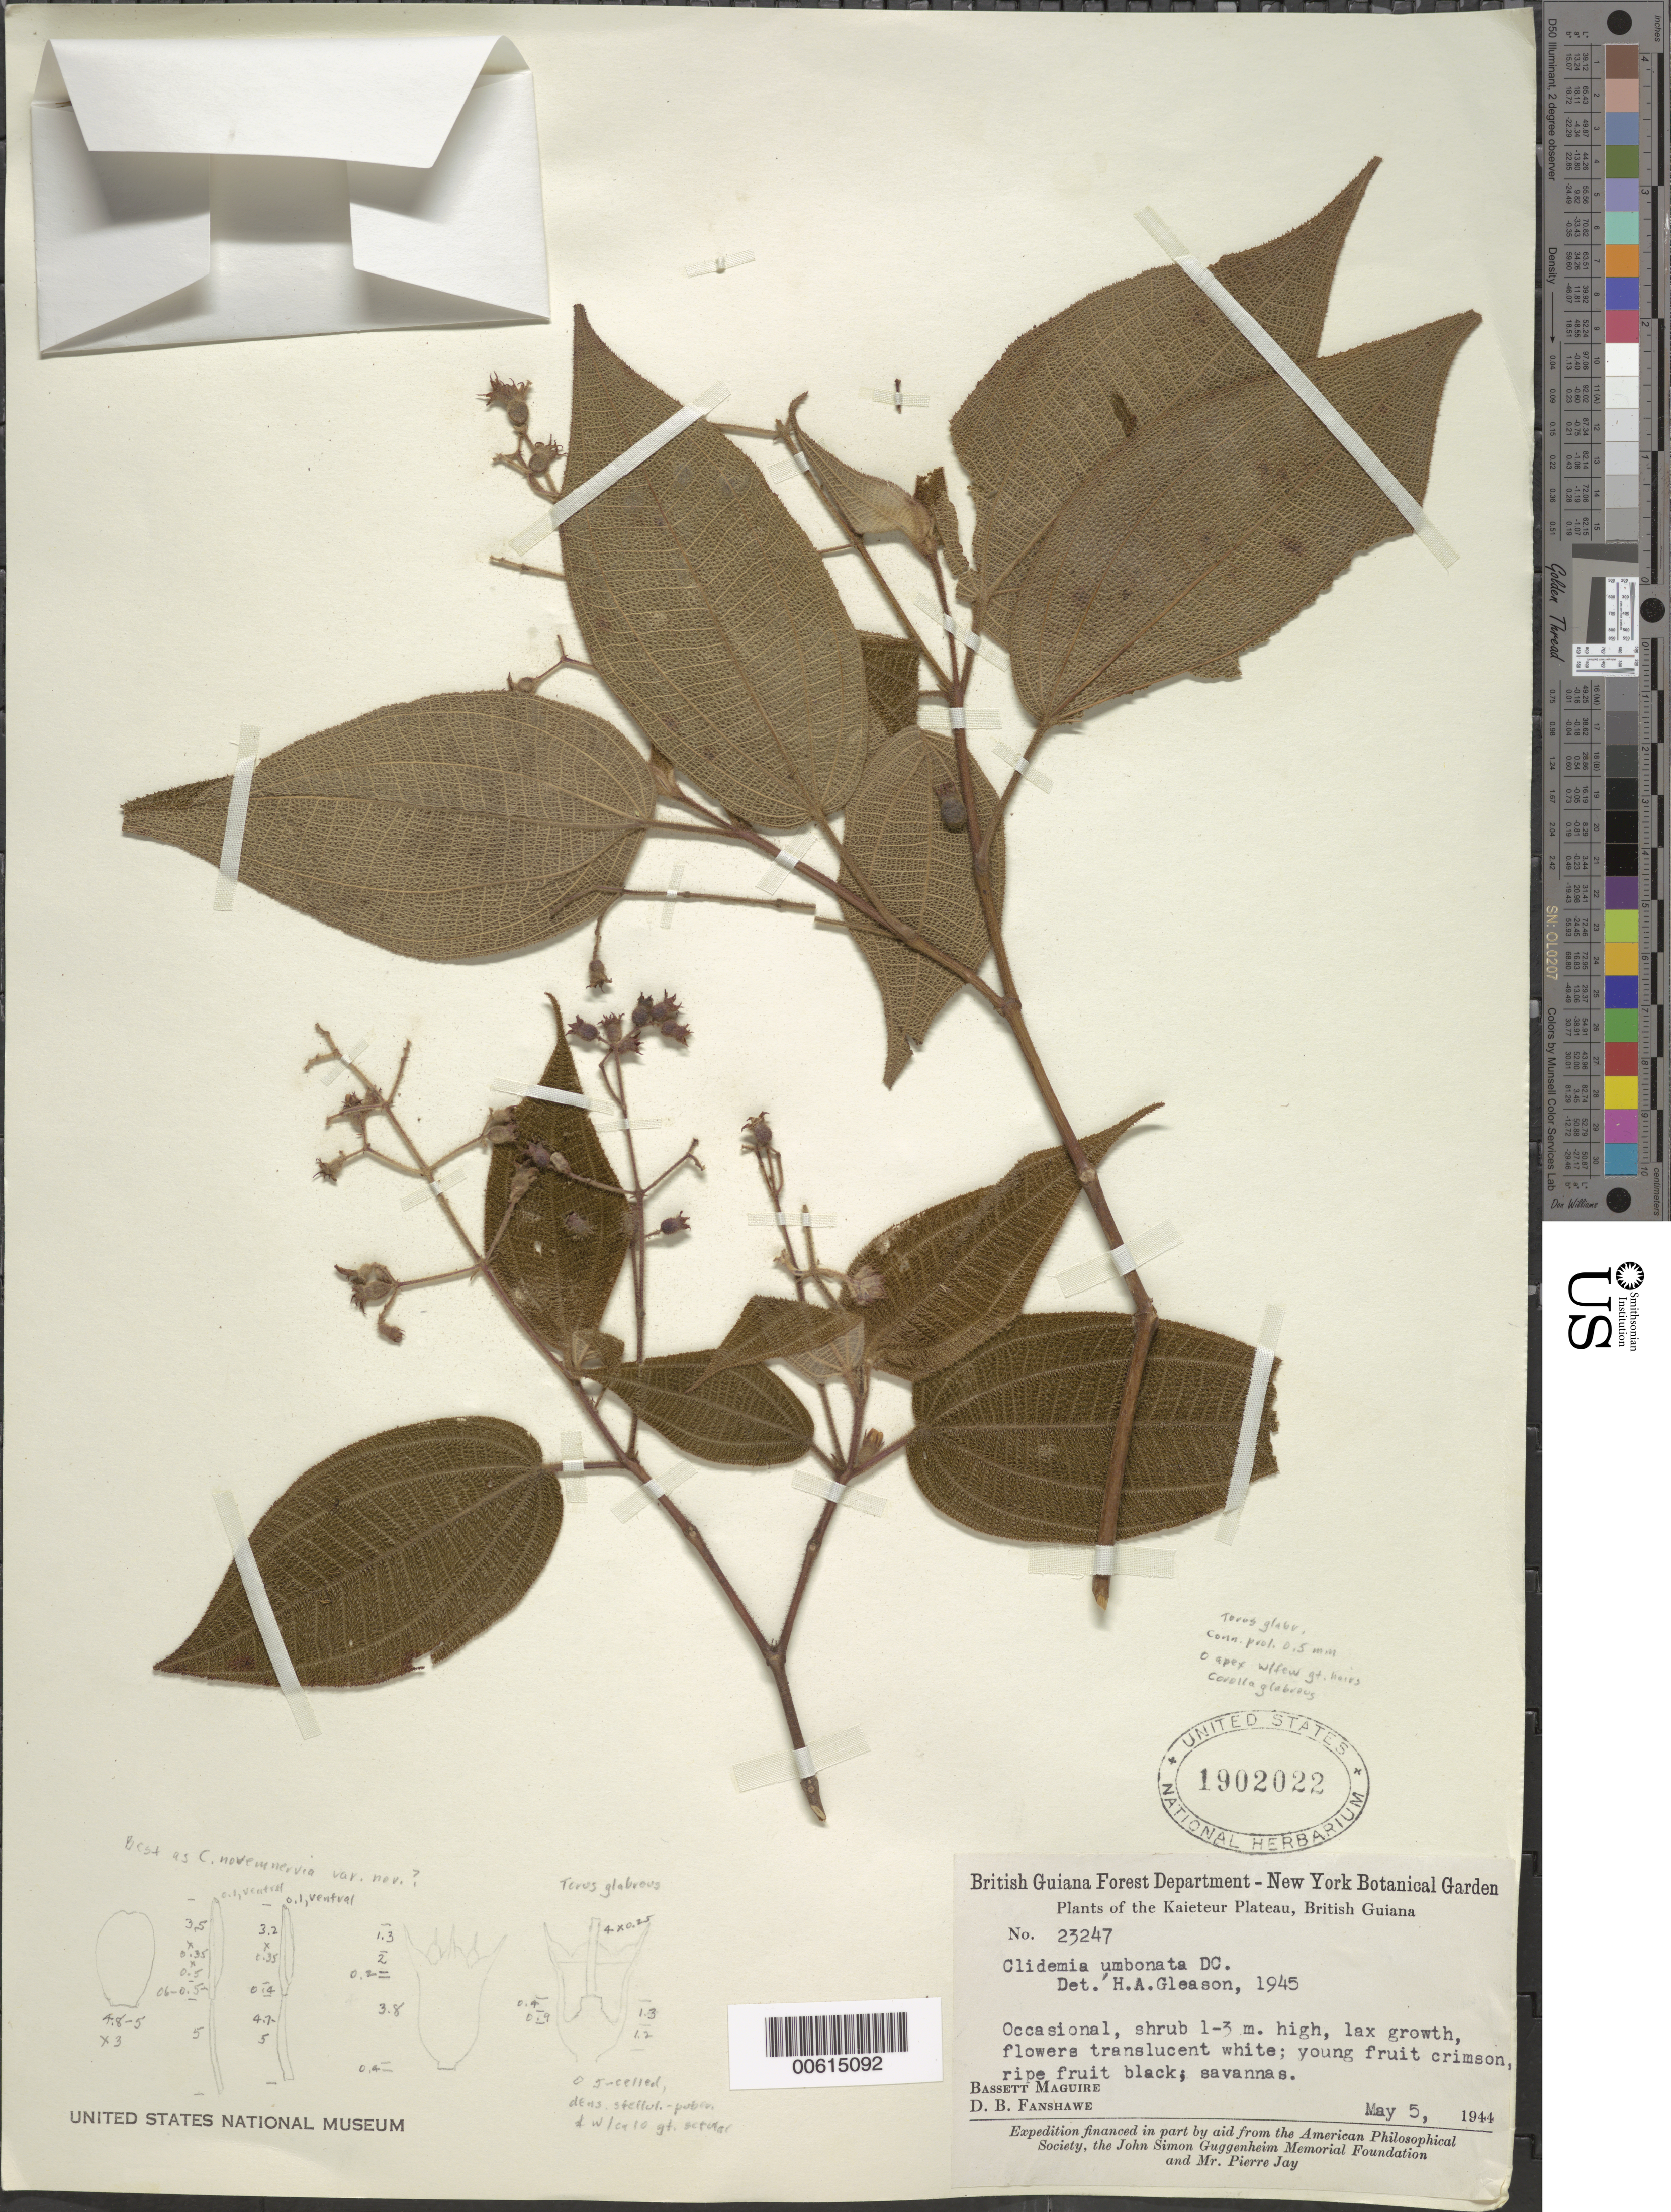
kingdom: Plantae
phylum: Tracheophyta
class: Magnoliopsida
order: Myrtales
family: Melastomataceae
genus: Clidemia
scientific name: Clidemia novemnervia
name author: (DC.) Triana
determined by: Gleason, H. A.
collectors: B. Maguire & D. B. Fanshawe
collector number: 23247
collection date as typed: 5-May-44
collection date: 1944-05-05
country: Guyana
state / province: Potaro-Siparuni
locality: Kaieteur Plateau, Potaro River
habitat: Savannas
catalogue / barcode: US 1902022